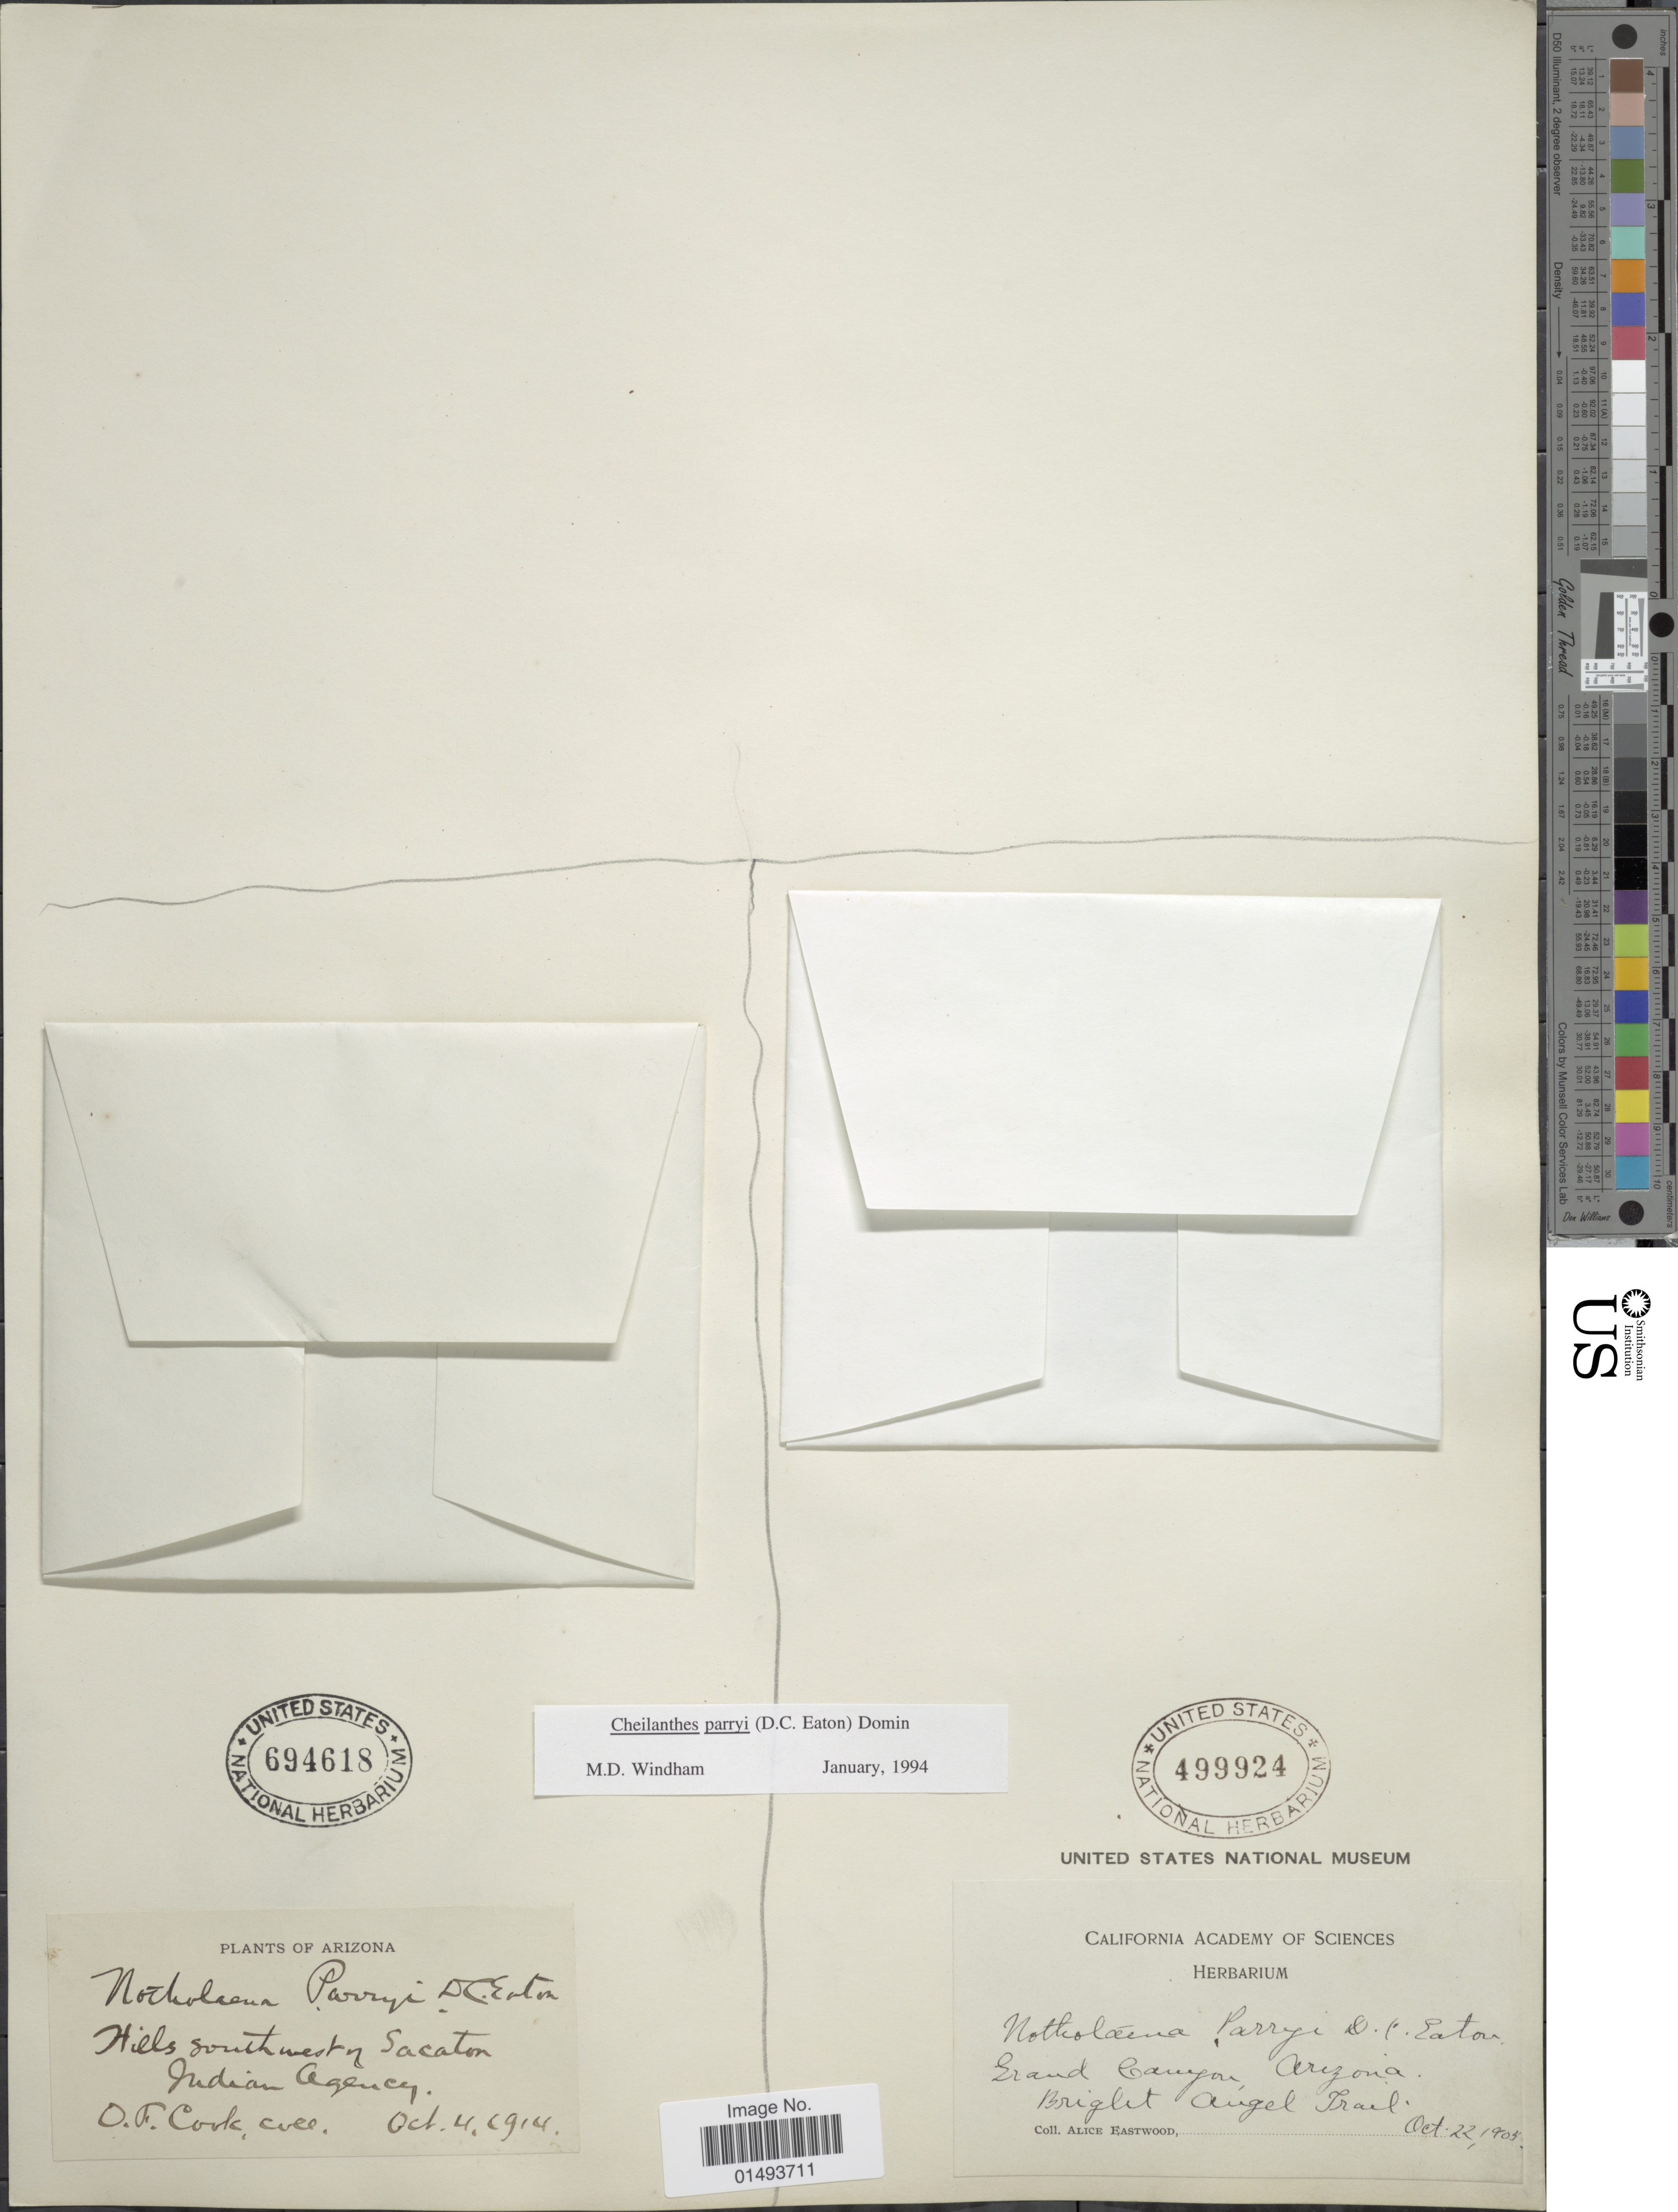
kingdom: Plantae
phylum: Tracheophyta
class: Polypodiopsida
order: Polypodiales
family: Pteridaceae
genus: Myriopteris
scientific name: Myriopteris parryi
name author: (D.C. Eaton) Grusz & Windham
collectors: O. F. Cook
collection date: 1914-10-04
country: United States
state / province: Arizona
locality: Plants of Arizona, Hills southwestern sacaton Indian Agency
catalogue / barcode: US 694618